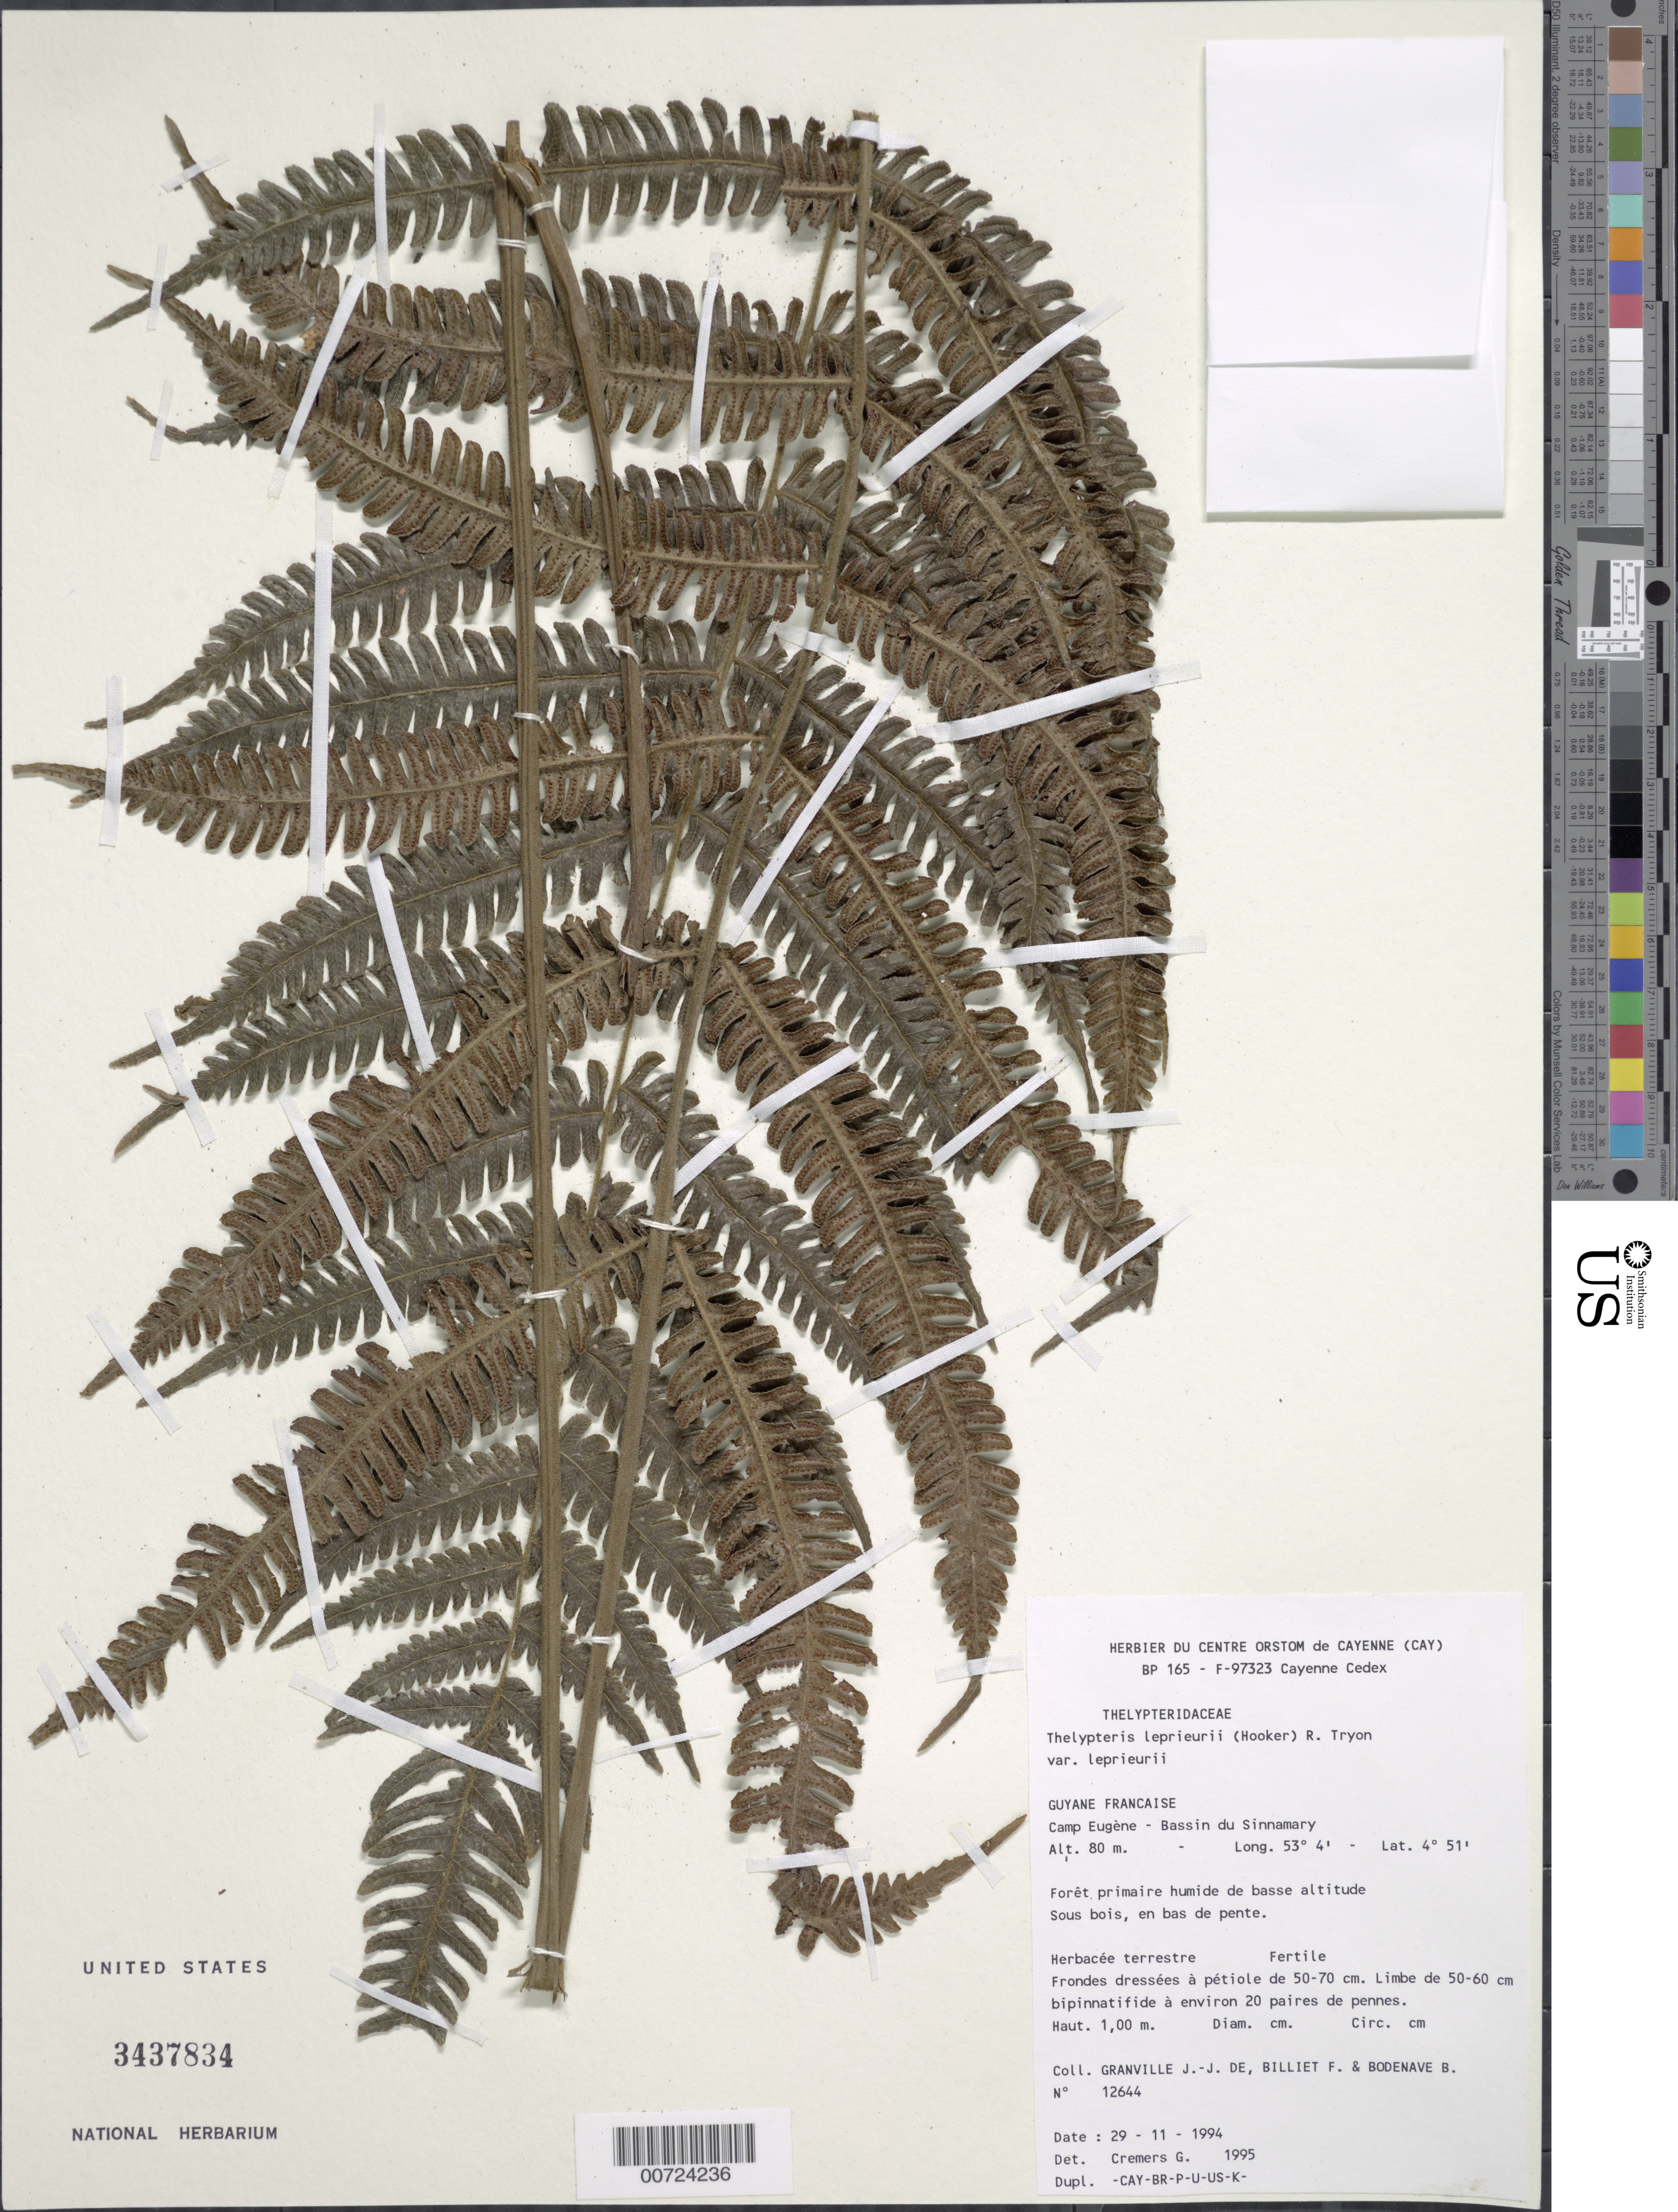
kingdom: Plantae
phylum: Tracheophyta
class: Polypodiopsida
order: Polypodiales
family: Thelypteridaceae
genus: Steiropteris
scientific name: Steiropteris leprieurii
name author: (Hook. f.) Pic. Serm.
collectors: J.-J. de Granville, F. Billiet & B. Bordenave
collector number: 12644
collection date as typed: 29-Nov-94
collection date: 1994-11-29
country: French Guiana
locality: Camp Eugène, Bassin du Sinnamary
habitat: Low primary humid forest, understory at bottom of slope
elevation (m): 80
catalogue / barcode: US 3437834